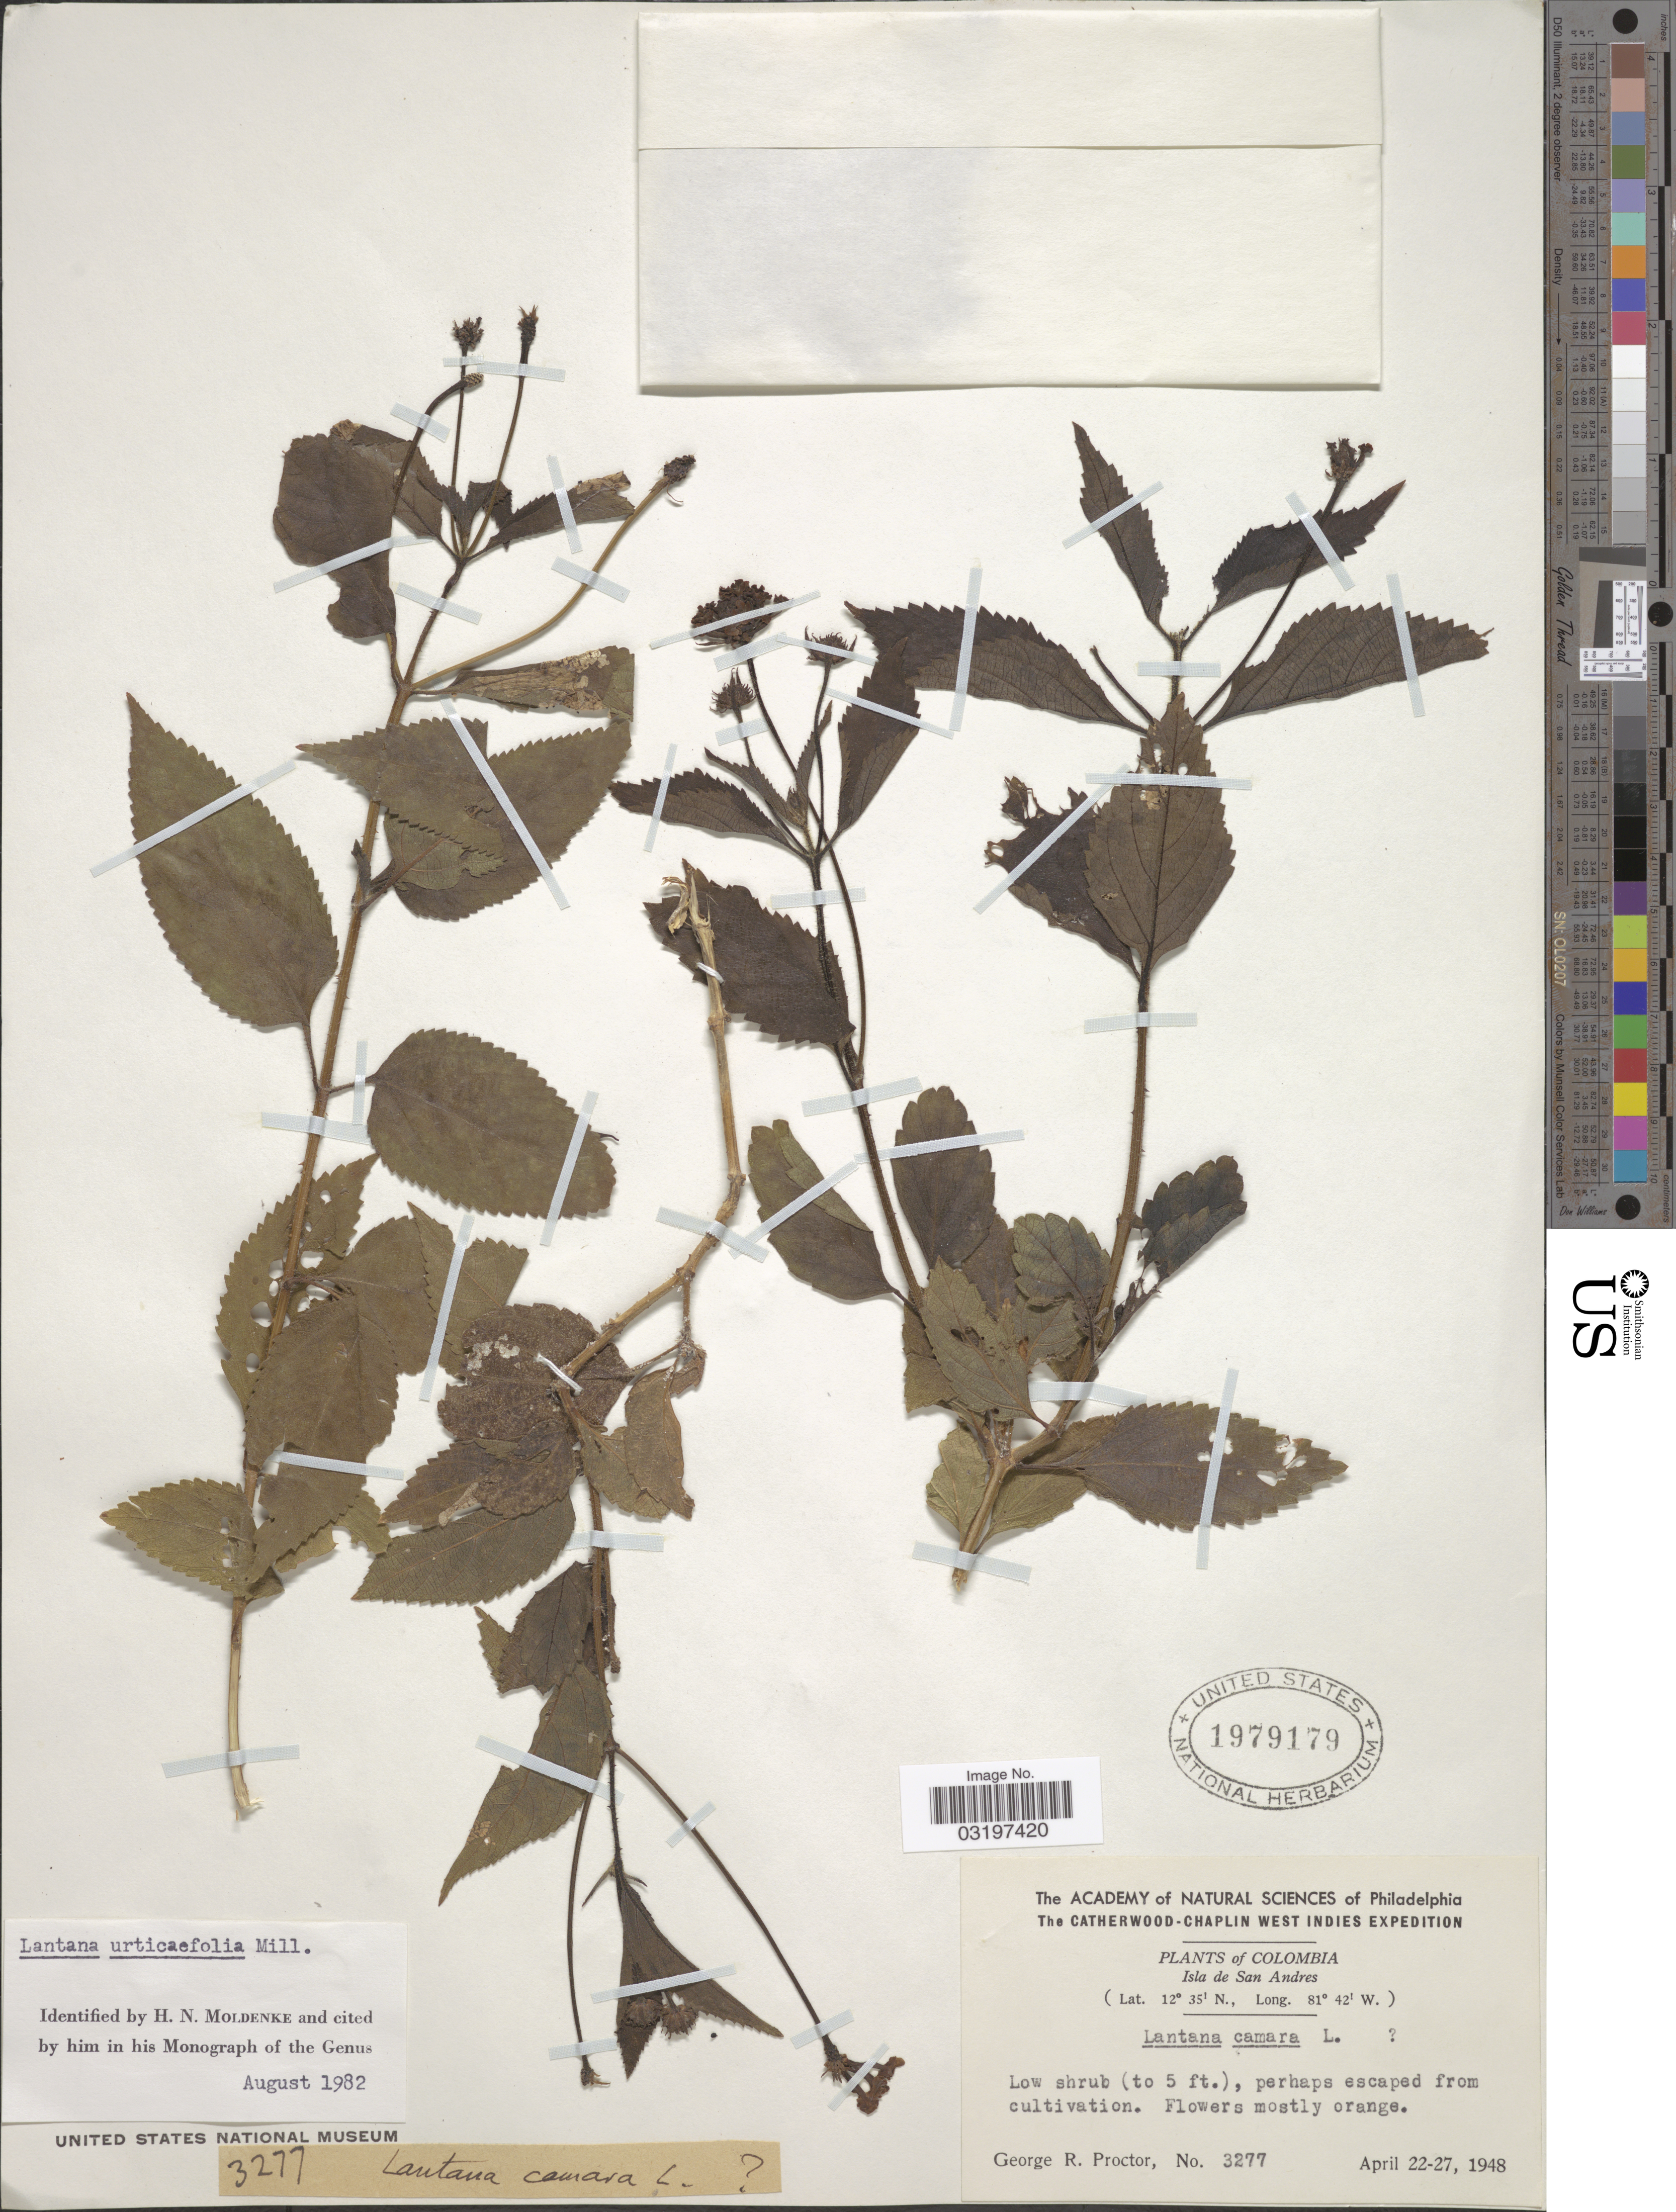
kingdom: Plantae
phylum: Tracheophyta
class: Magnoliopsida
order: Lamiales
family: Verbenaceae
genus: Lantana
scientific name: Lantana urticifolia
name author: Mill.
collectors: G. Proctor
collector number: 3277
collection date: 1948-04-22/1948-04-27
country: Colombia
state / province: San Andres y Providencia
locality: Isla de San Andres.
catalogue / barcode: US 1979179